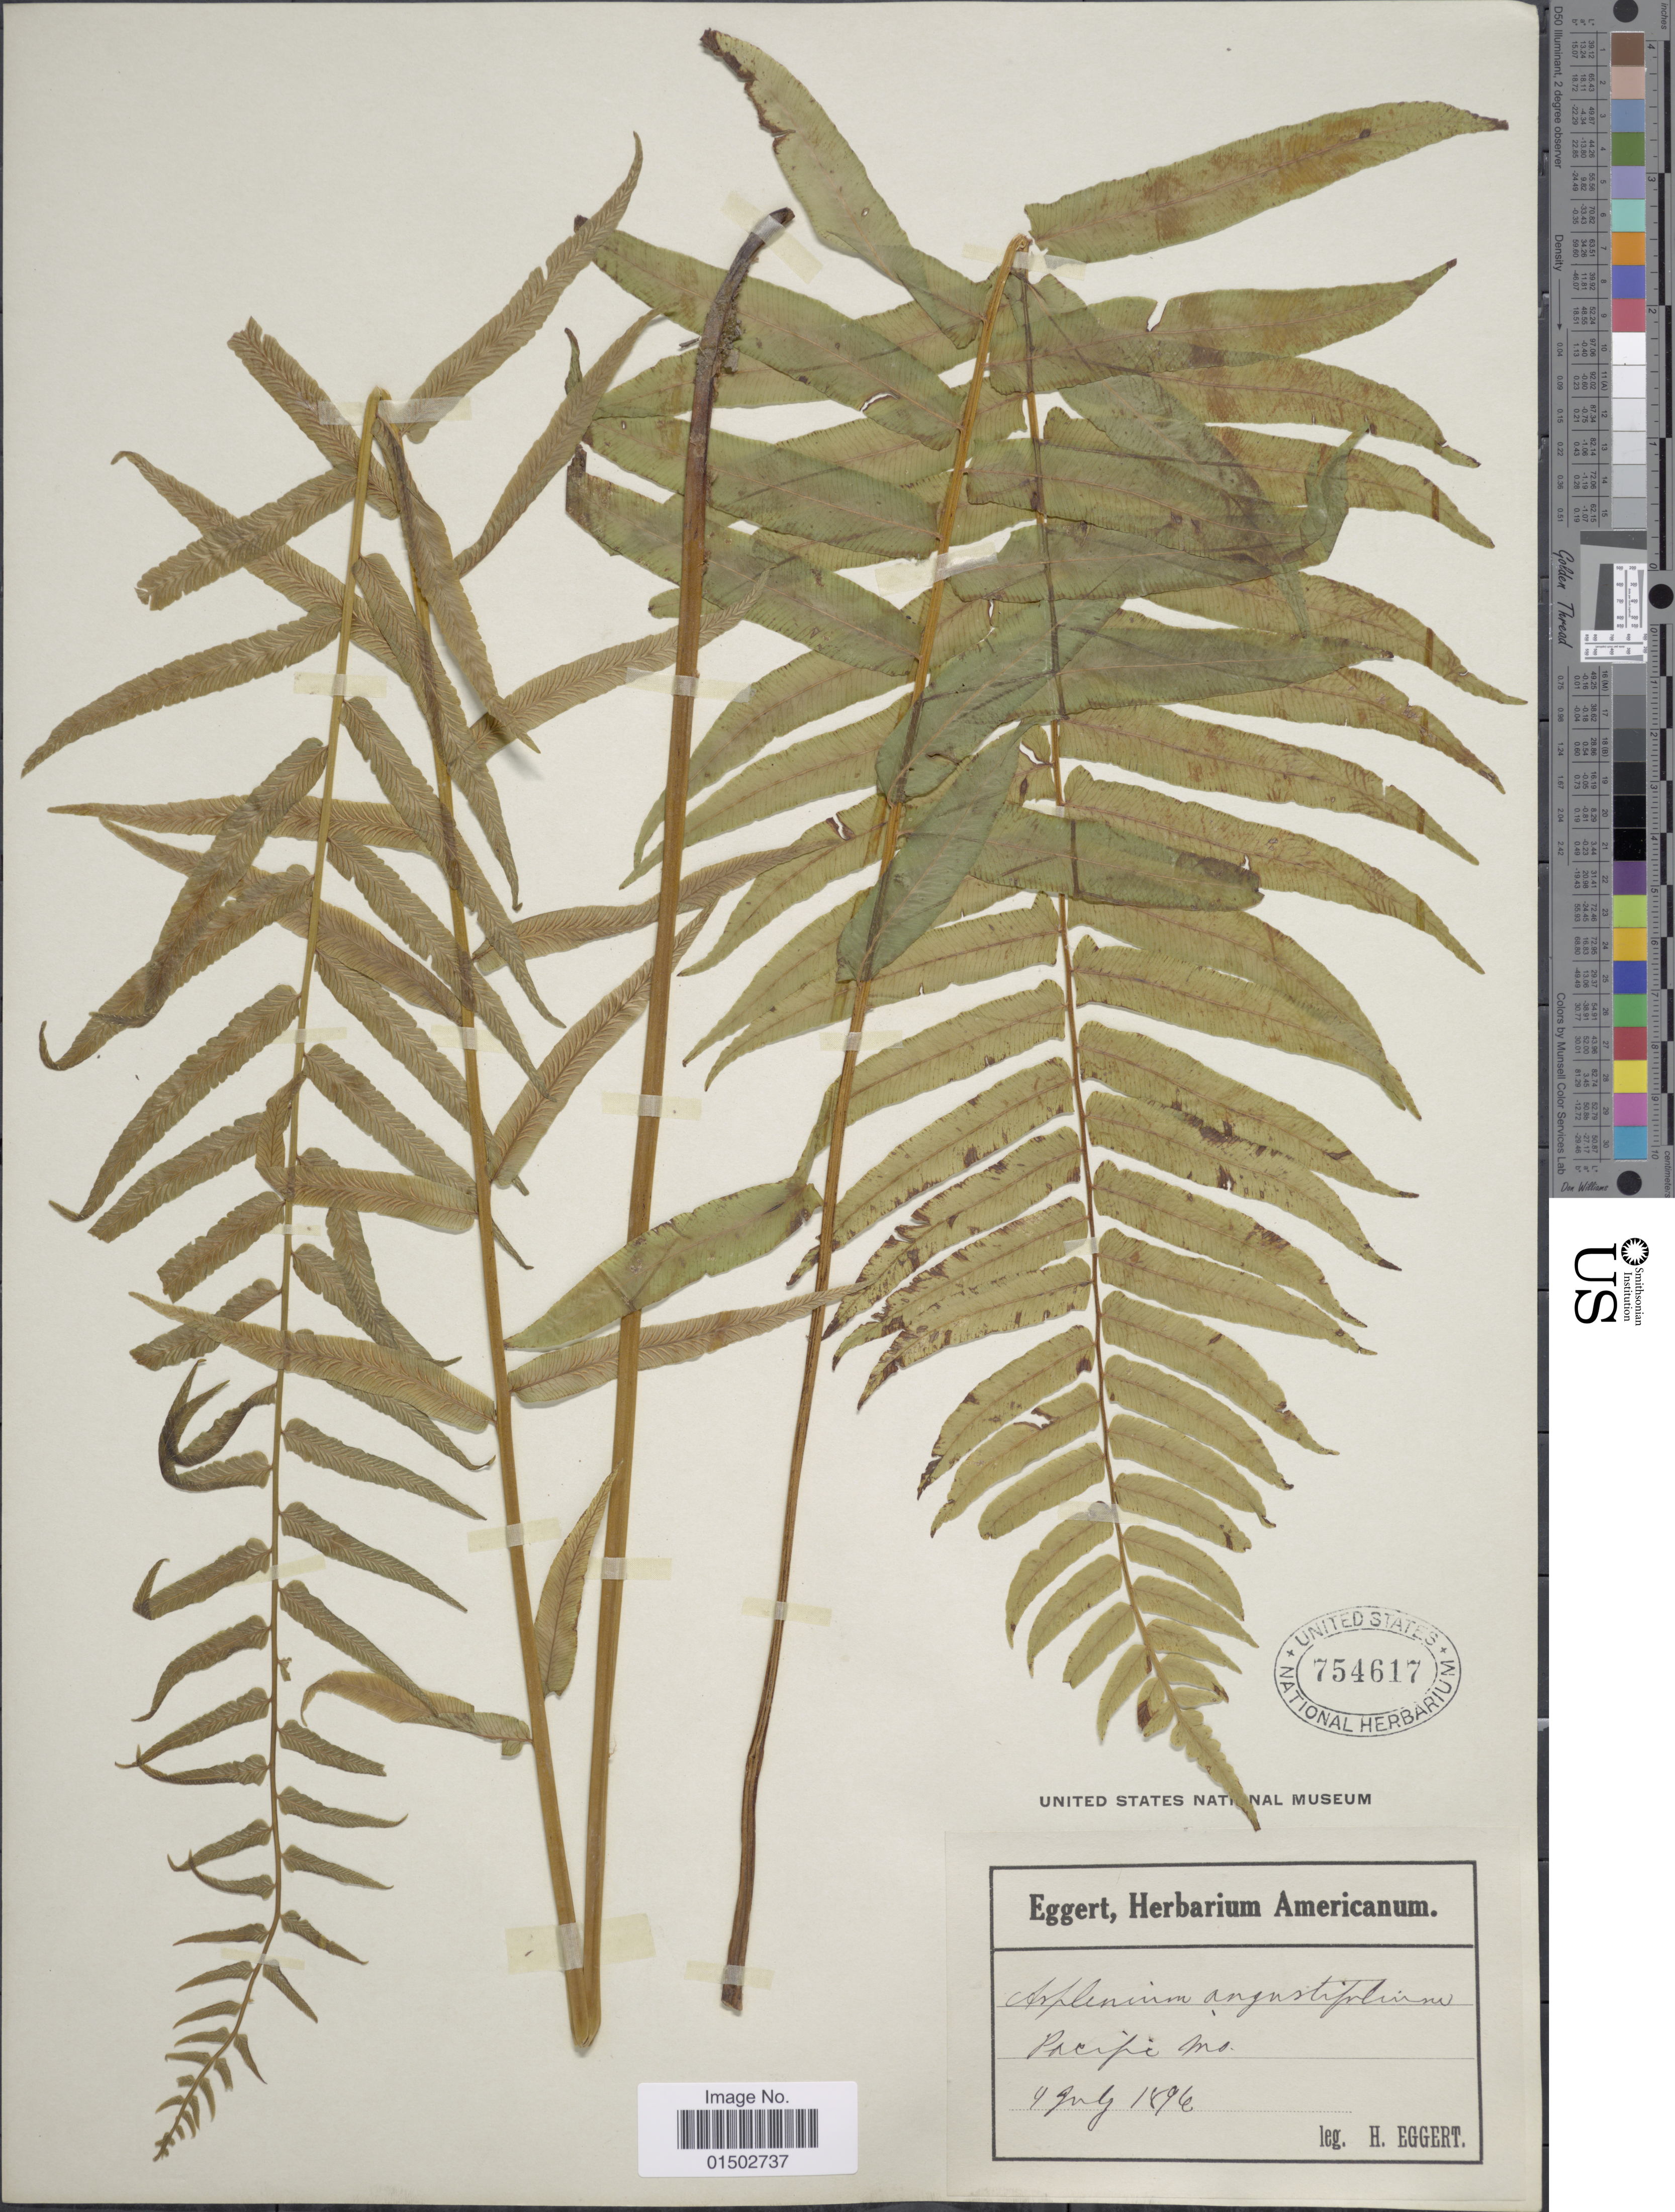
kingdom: Plantae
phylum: Tracheophyta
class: Polypodiopsida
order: Polypodiales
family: Diplaziopsidaceae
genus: Homalosorus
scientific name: Homalosorus pycnocarpos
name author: (Spreng.) Pic. Serm.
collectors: H. Eggert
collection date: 1896-07-04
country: United States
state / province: Missouri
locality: Pacific Mo.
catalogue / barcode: US 754617